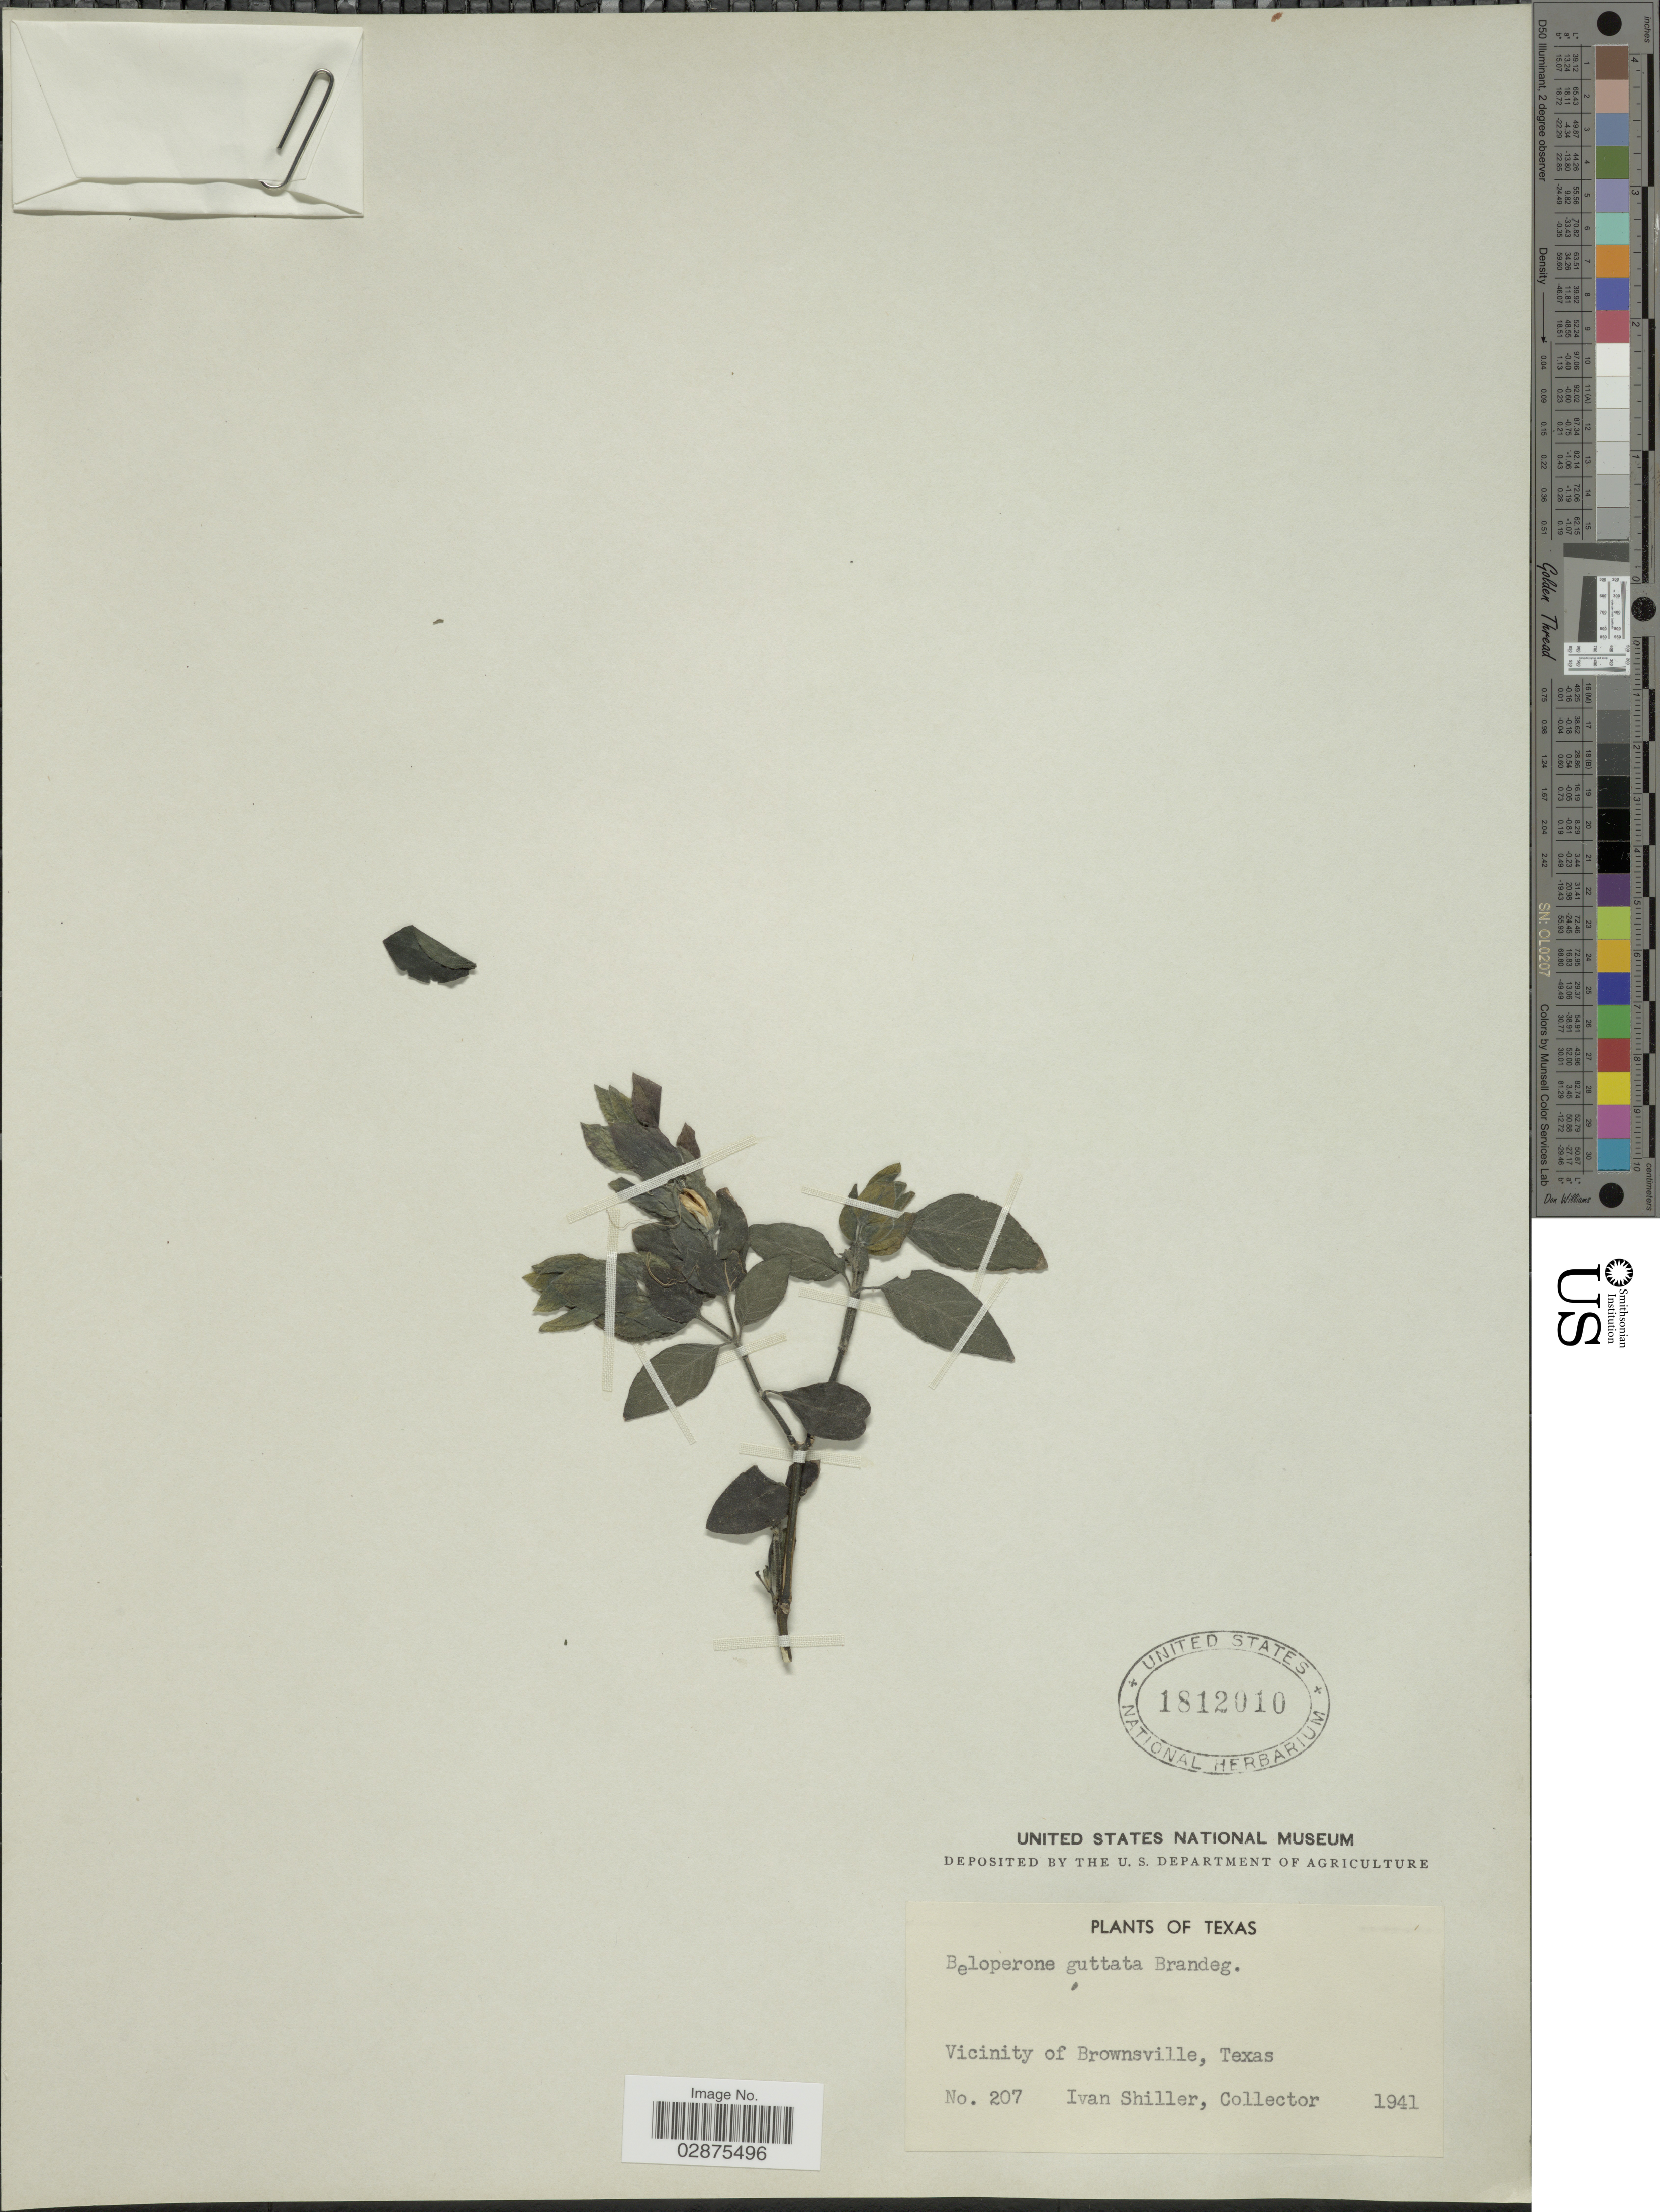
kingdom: Plantae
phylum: Tracheophyta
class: Magnoliopsida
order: Lamiales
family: Acanthaceae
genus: Justicia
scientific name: Justicia brandegeana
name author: Wassh. & L.B. Sm.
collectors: I. Shiller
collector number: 207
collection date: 1941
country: United States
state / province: Texas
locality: Vicinity of Brownsville.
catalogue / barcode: US 1812010